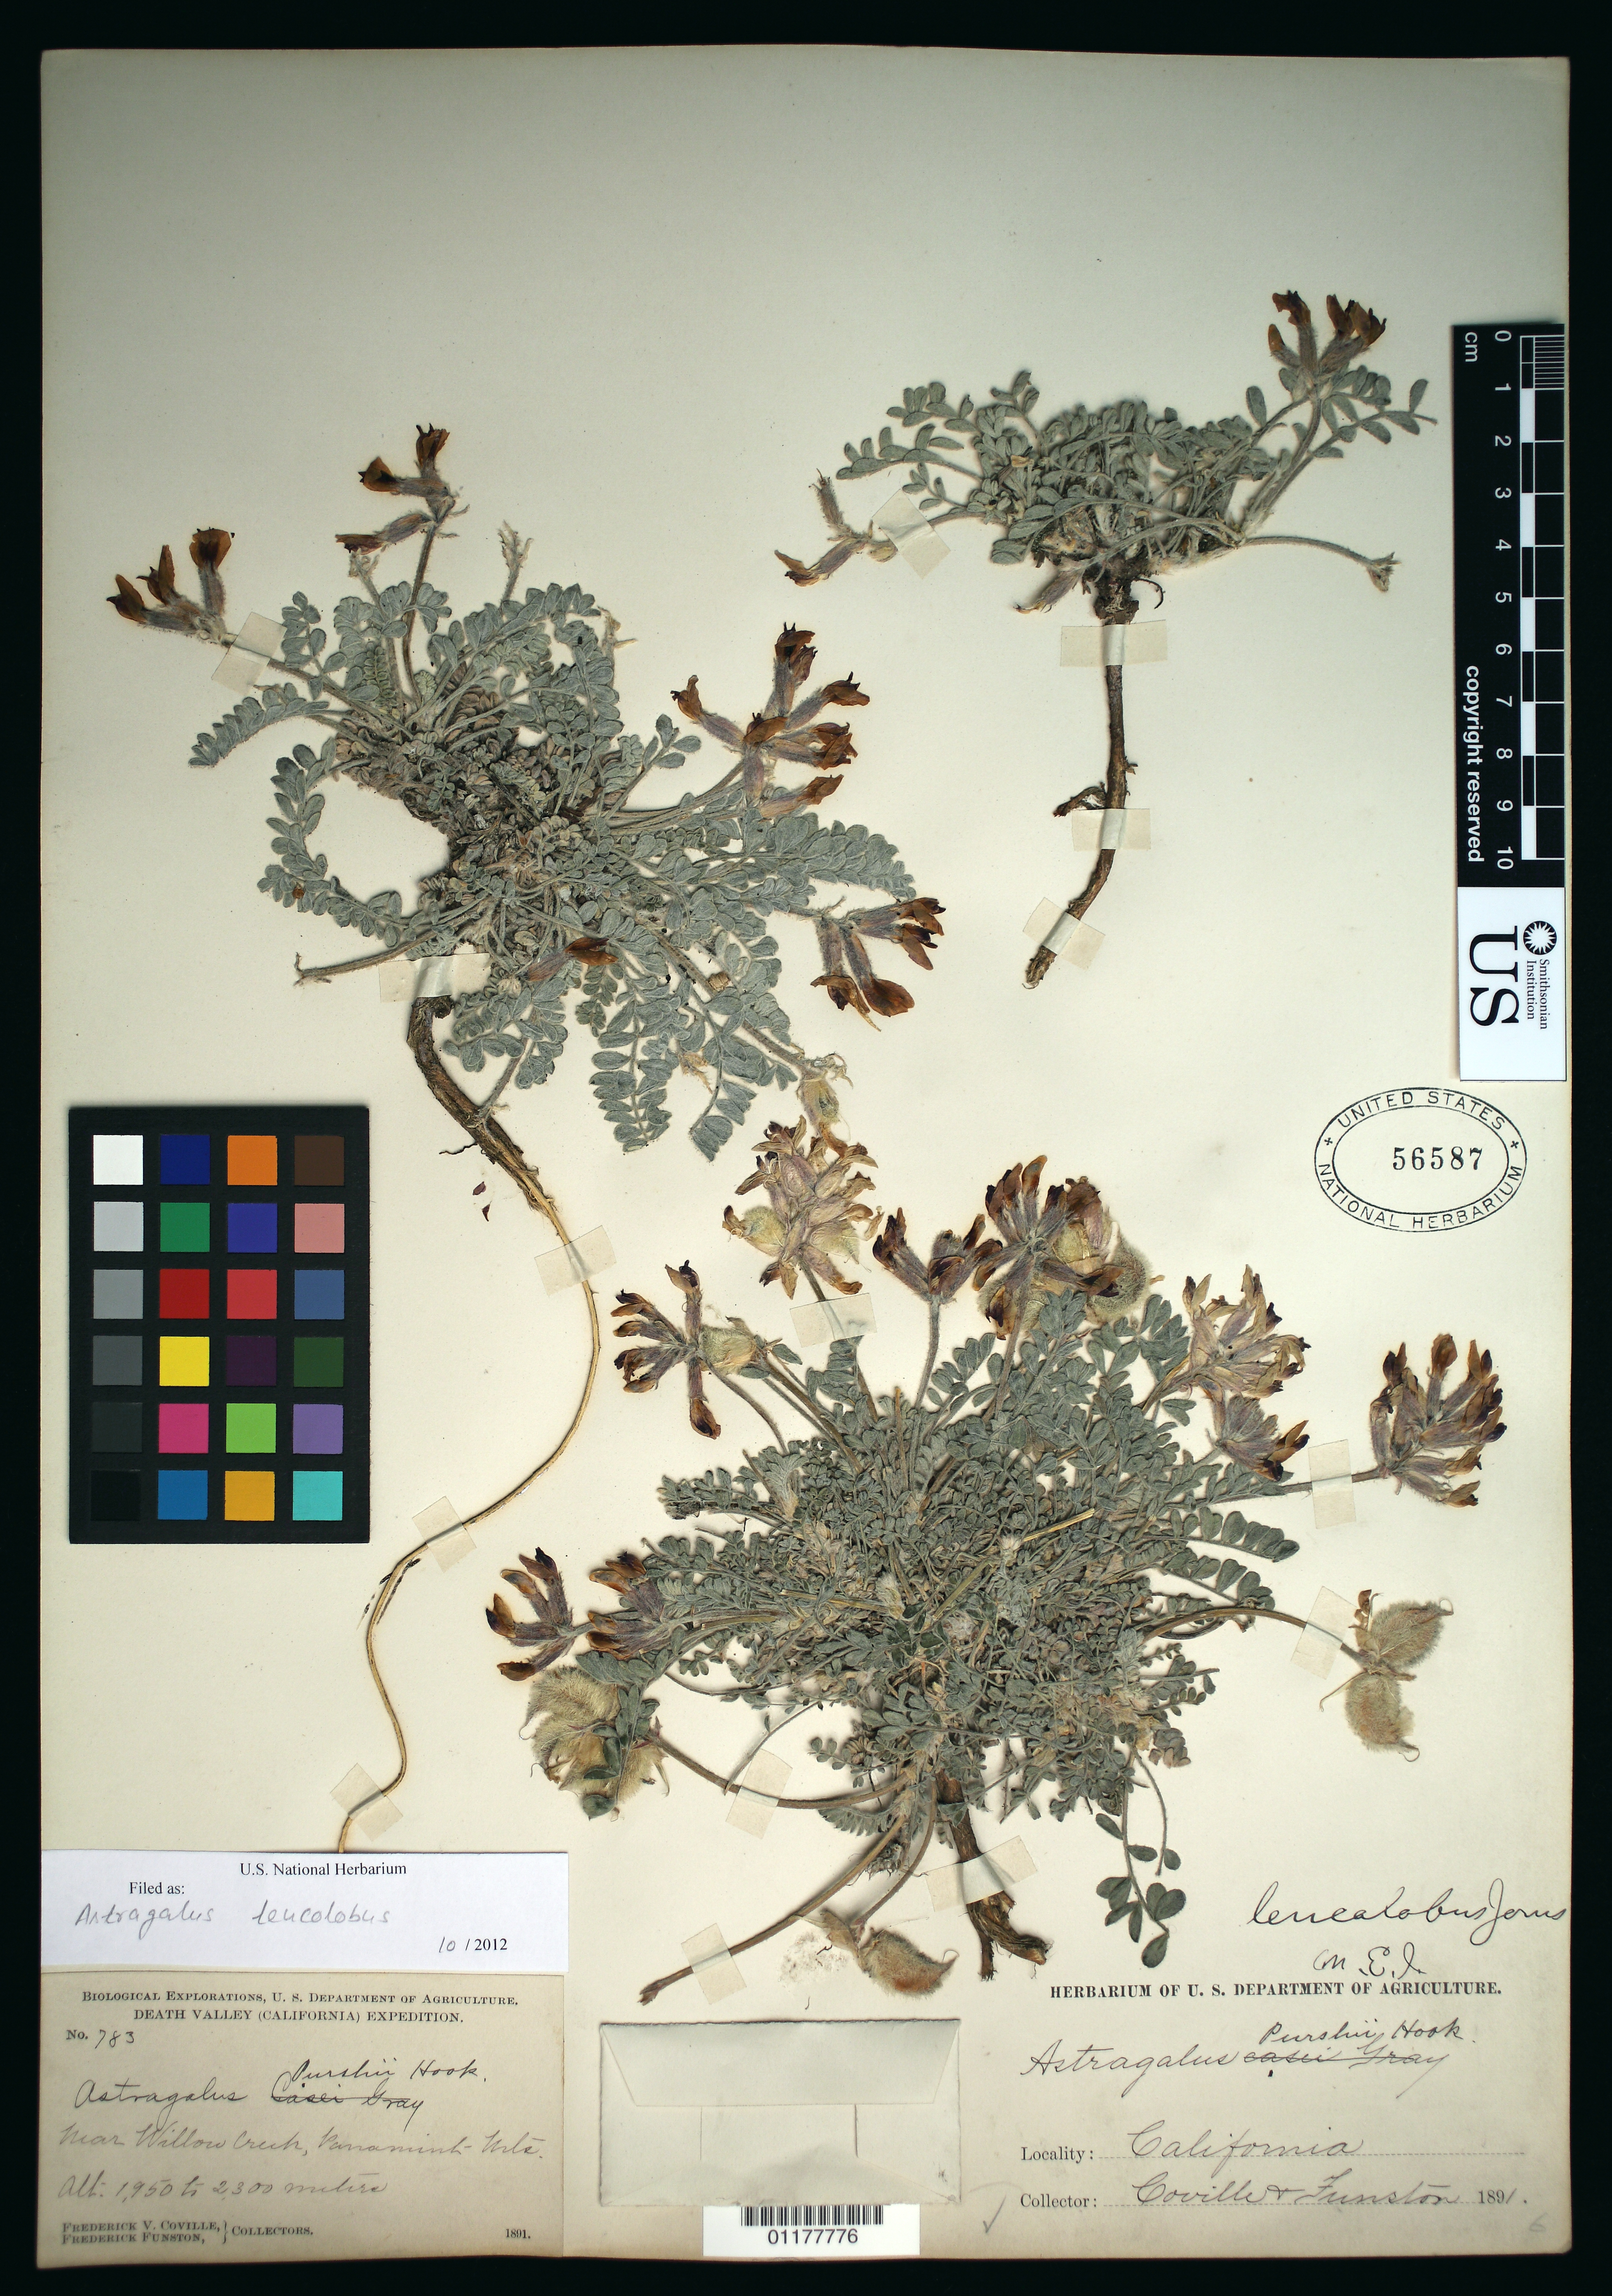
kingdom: Plantae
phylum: Tracheophyta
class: Magnoliopsida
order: Fabales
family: Fabaceae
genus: Astragalus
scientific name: Astragalus leucolobus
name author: S. Watson ex M.E. Jones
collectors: F. V. Coville & F. Funston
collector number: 783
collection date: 1891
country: United States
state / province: California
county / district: Inyo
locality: Willow Creek, Panamint Mts.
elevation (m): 1950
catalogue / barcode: US 56587